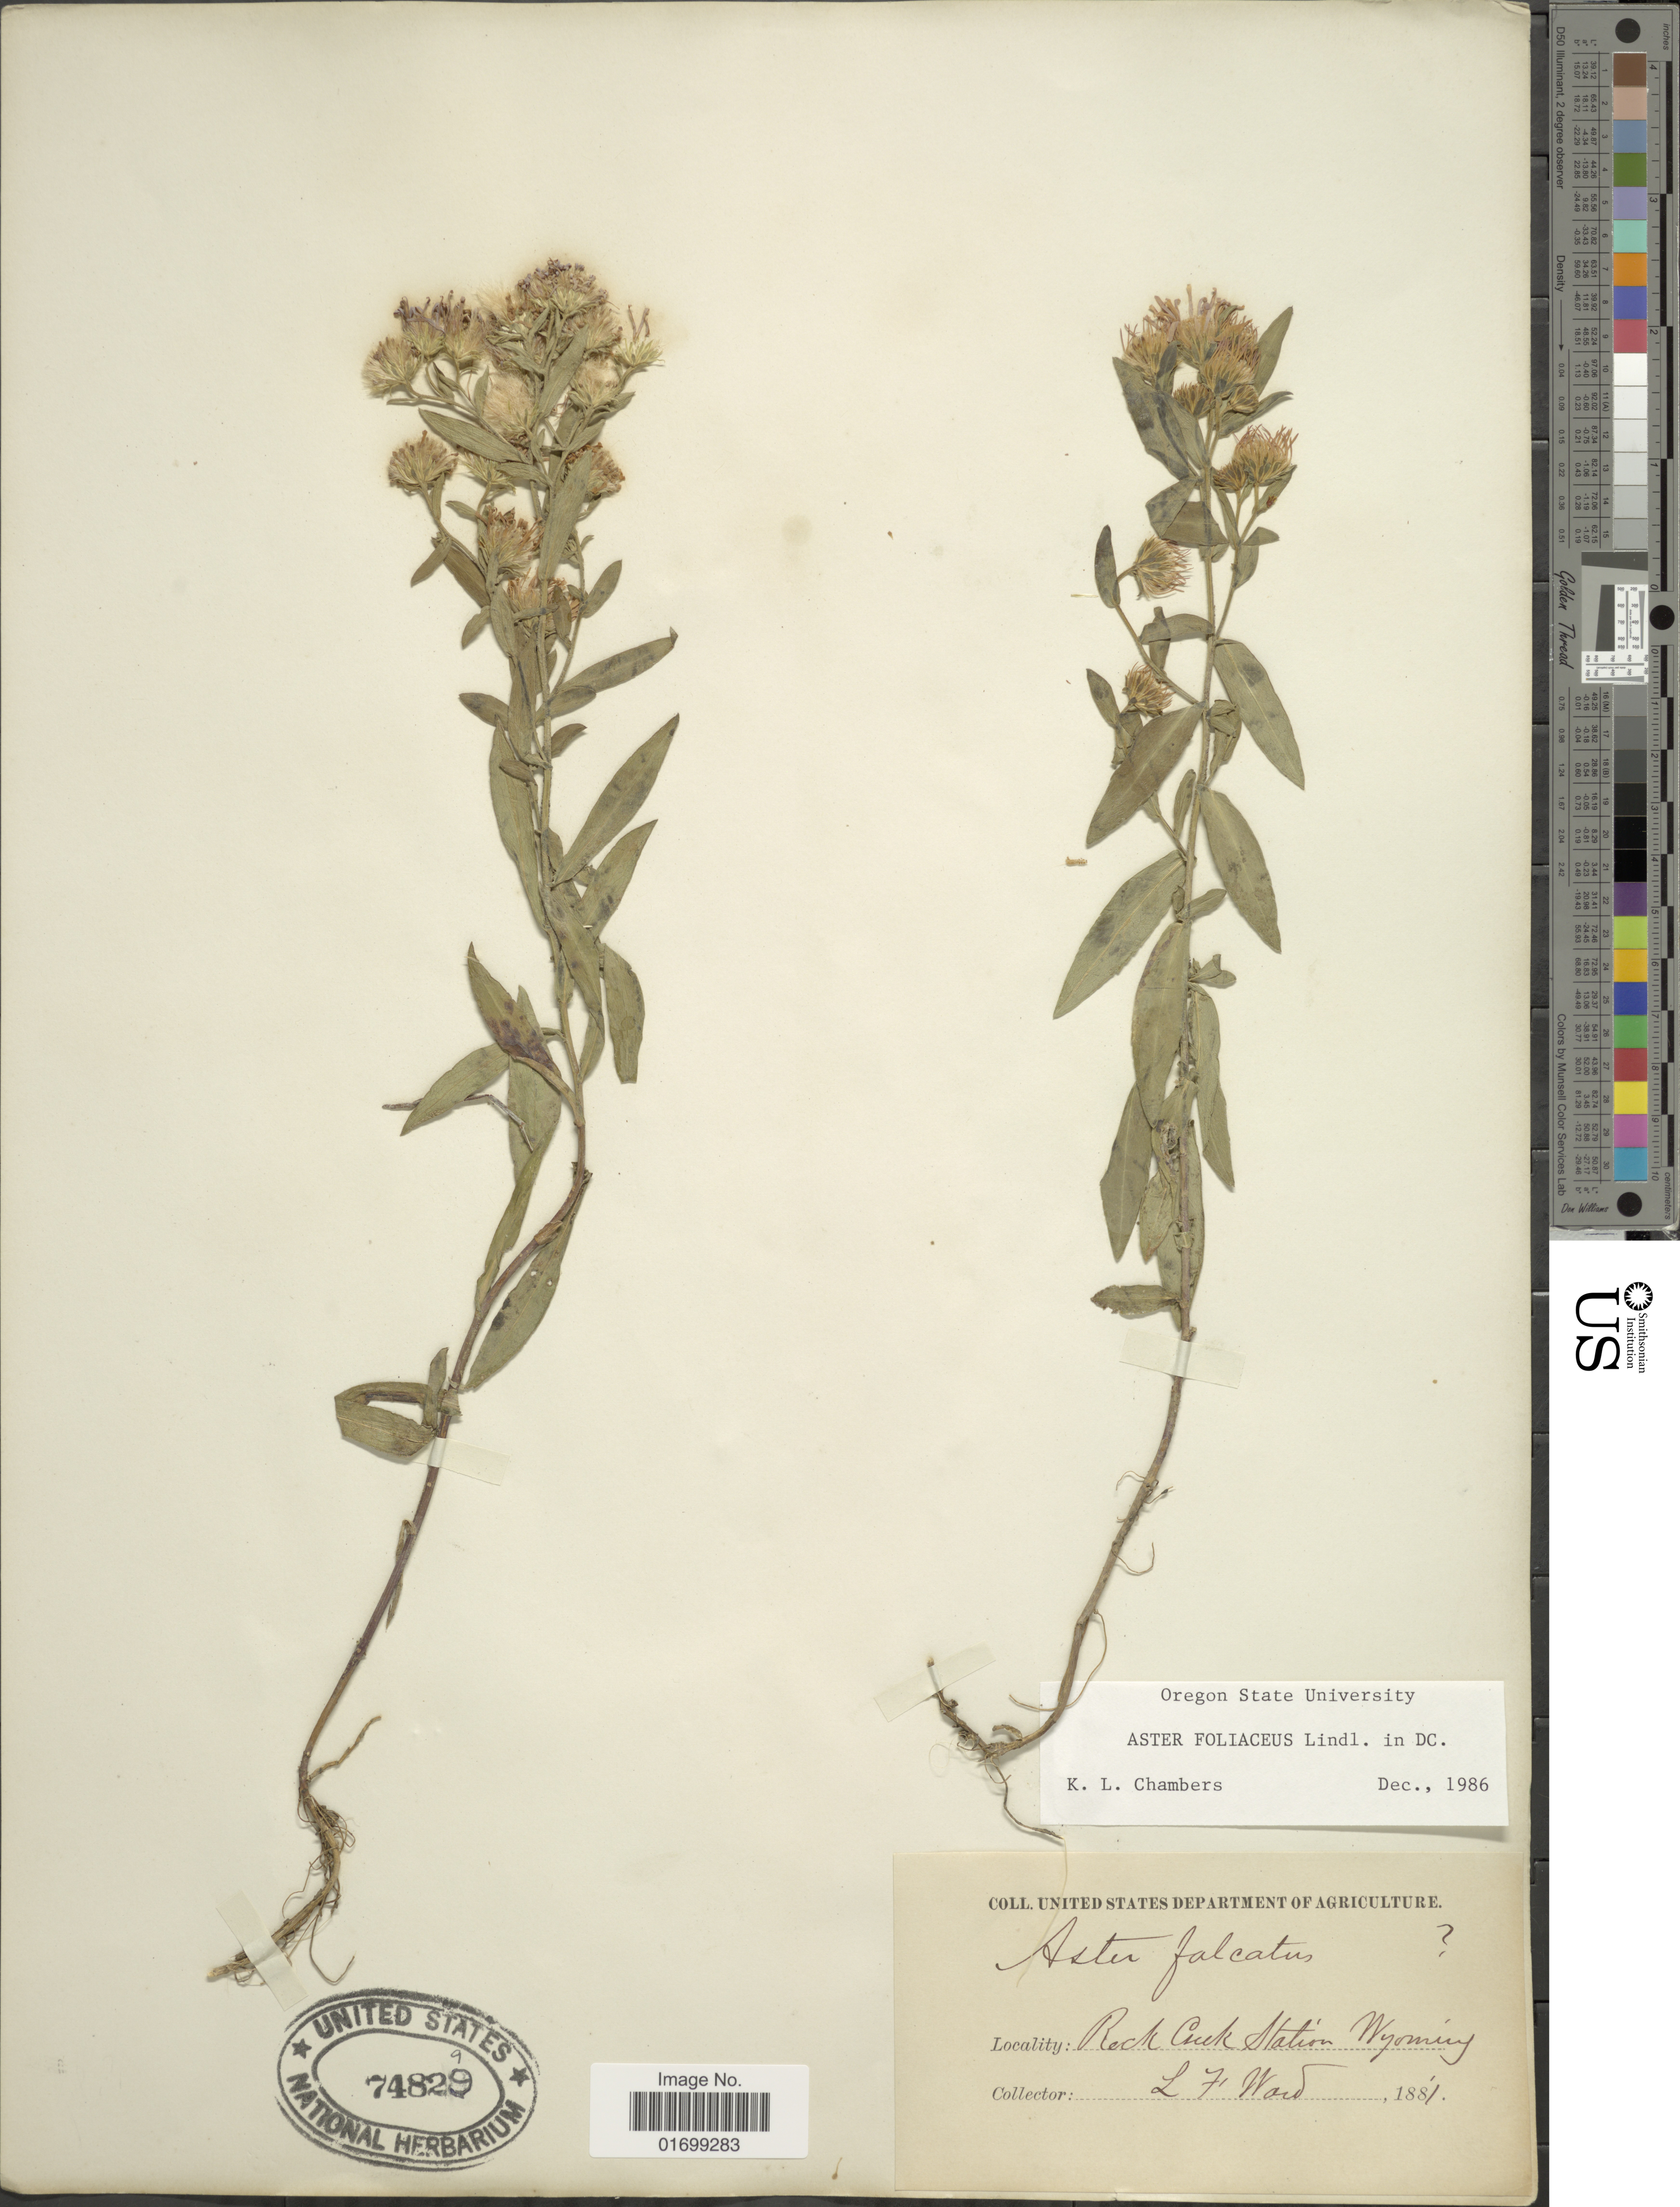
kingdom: Plantae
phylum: Tracheophyta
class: Magnoliopsida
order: Asterales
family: Asteraceae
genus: Symphyotrichum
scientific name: Symphyotrichum foliaceum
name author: (Lindl. ex DC.) G.L. Nesom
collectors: L. Ward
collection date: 1881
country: United States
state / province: Wyoming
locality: Rock Creek Station.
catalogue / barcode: US 74829